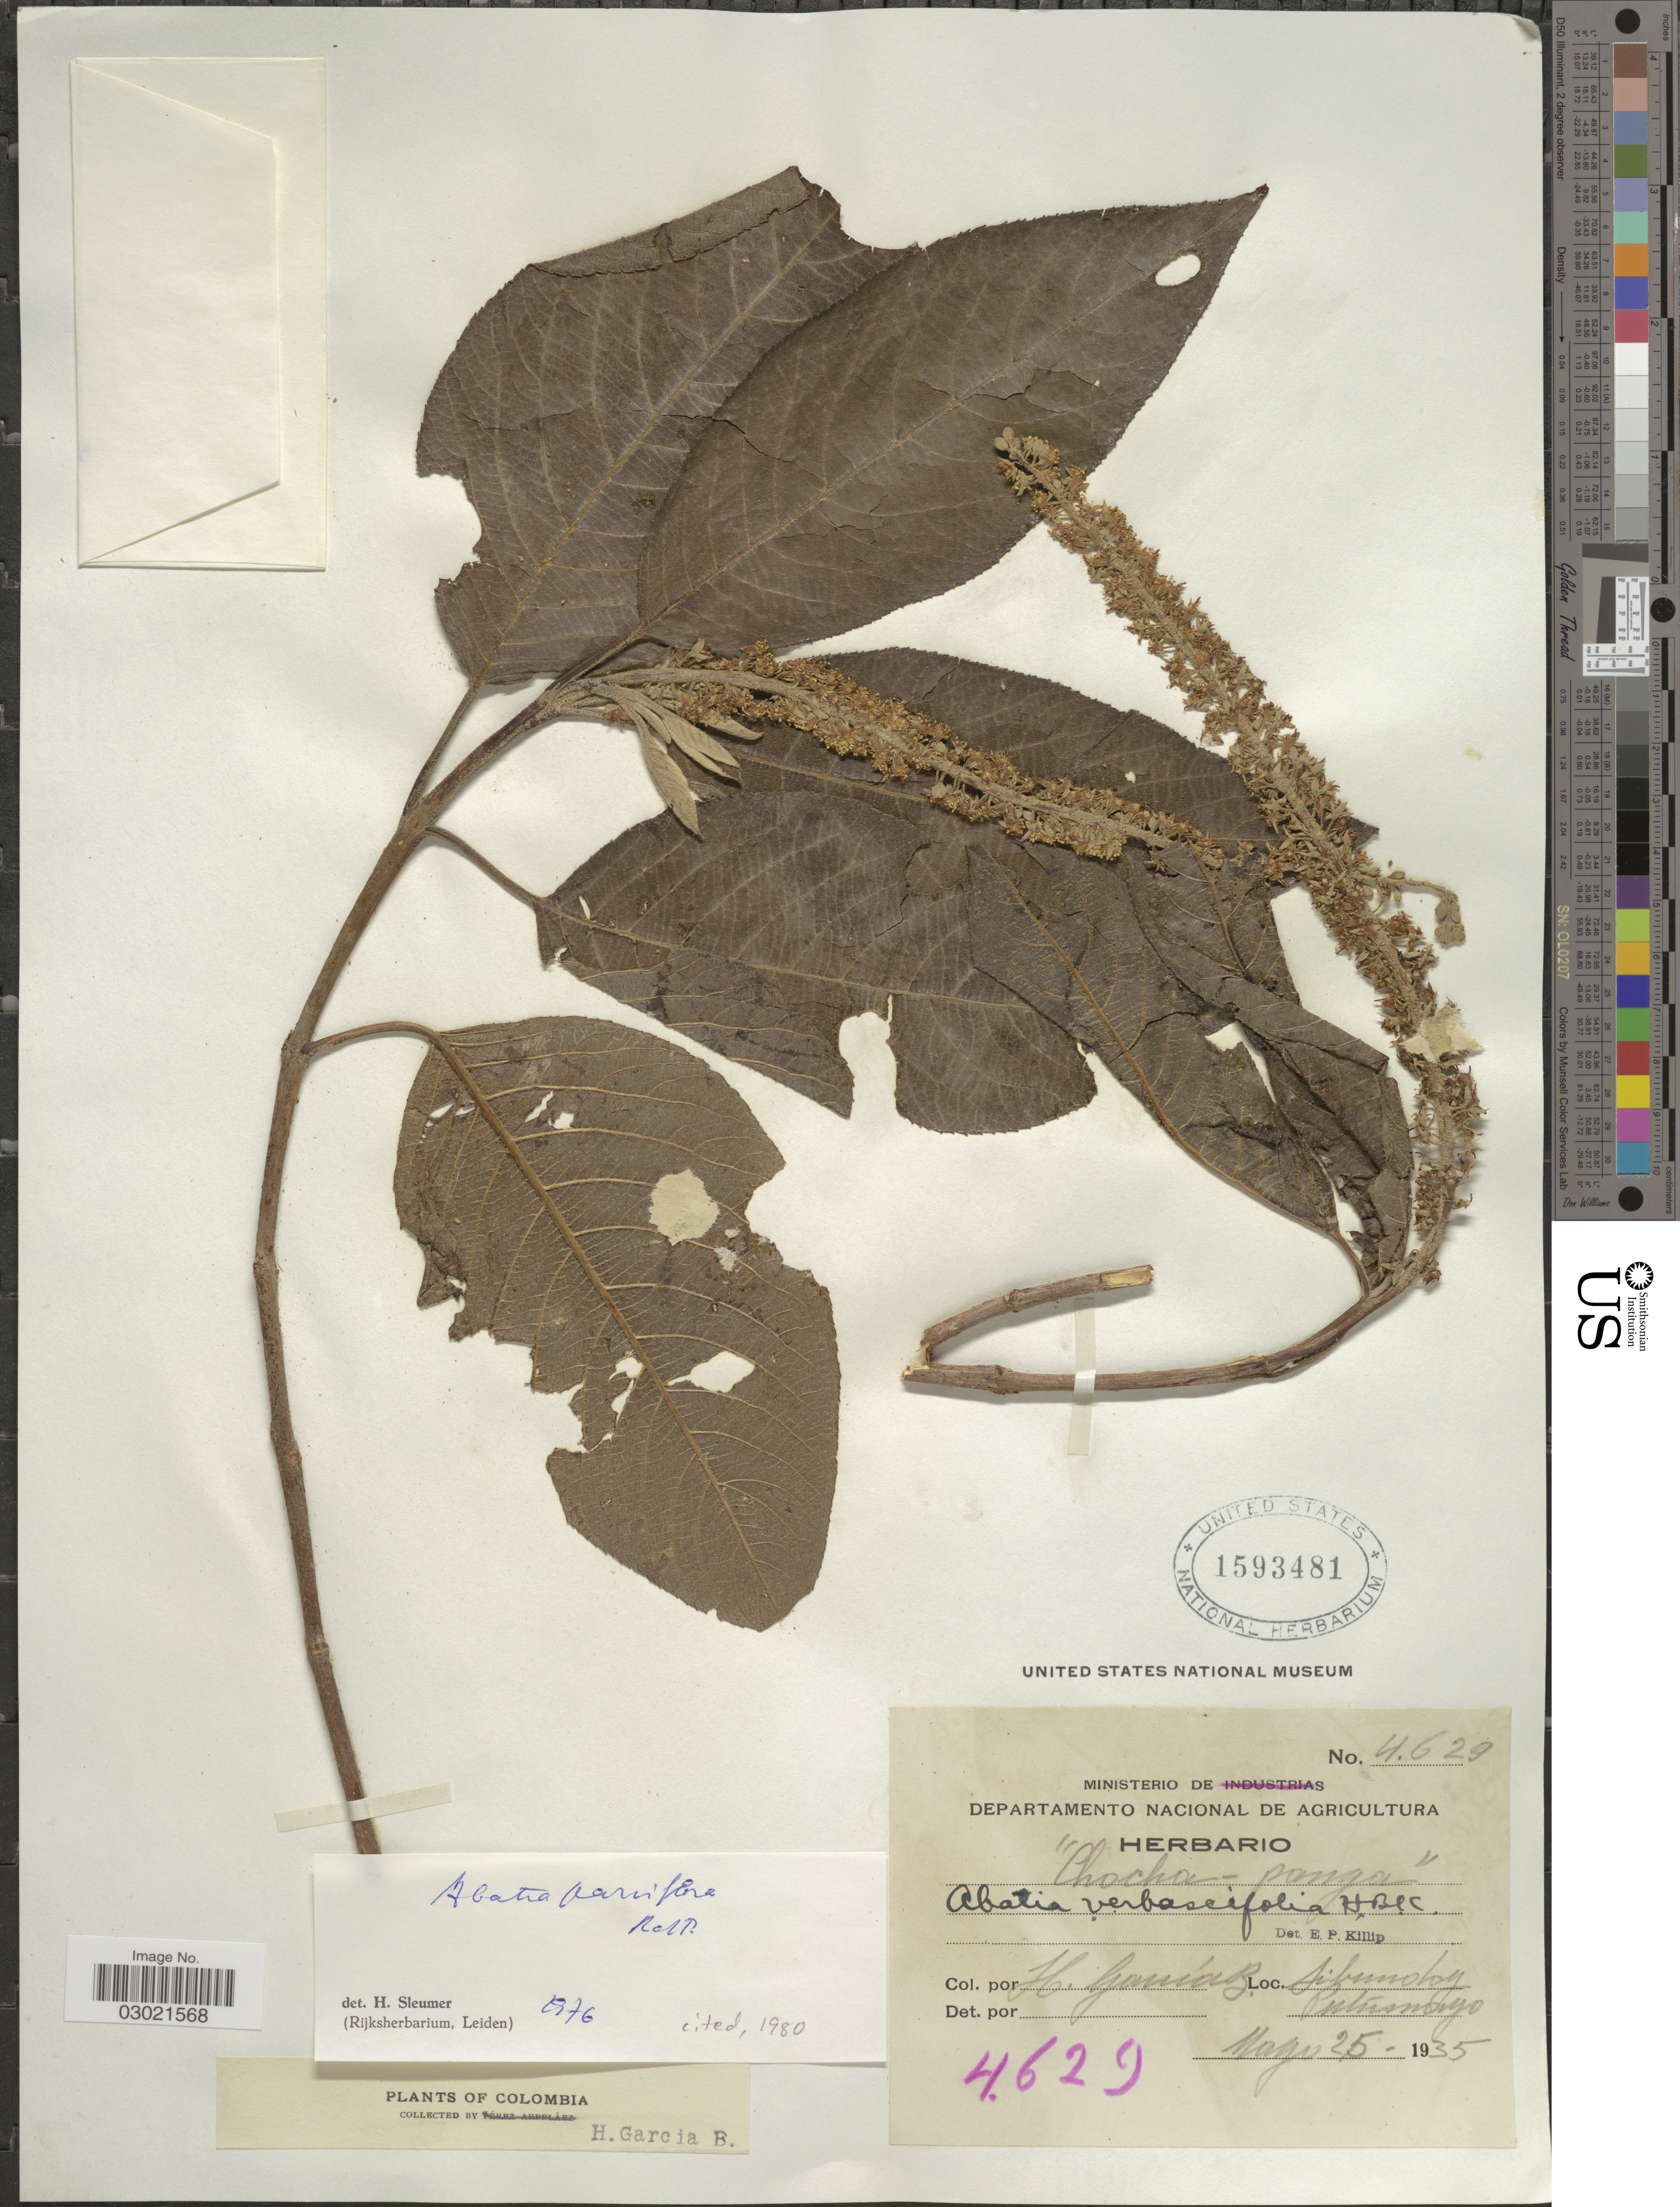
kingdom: Plantae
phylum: Tracheophyta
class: Magnoliopsida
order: Malpighiales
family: Salicaceae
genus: Abatia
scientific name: Abatia parviflora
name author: Ruiz & Pav.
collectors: H. García B.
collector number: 4629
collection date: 1935-05-25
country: Colombia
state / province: Putumayo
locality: Sibundoy, Putumayo.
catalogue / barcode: US 1593481